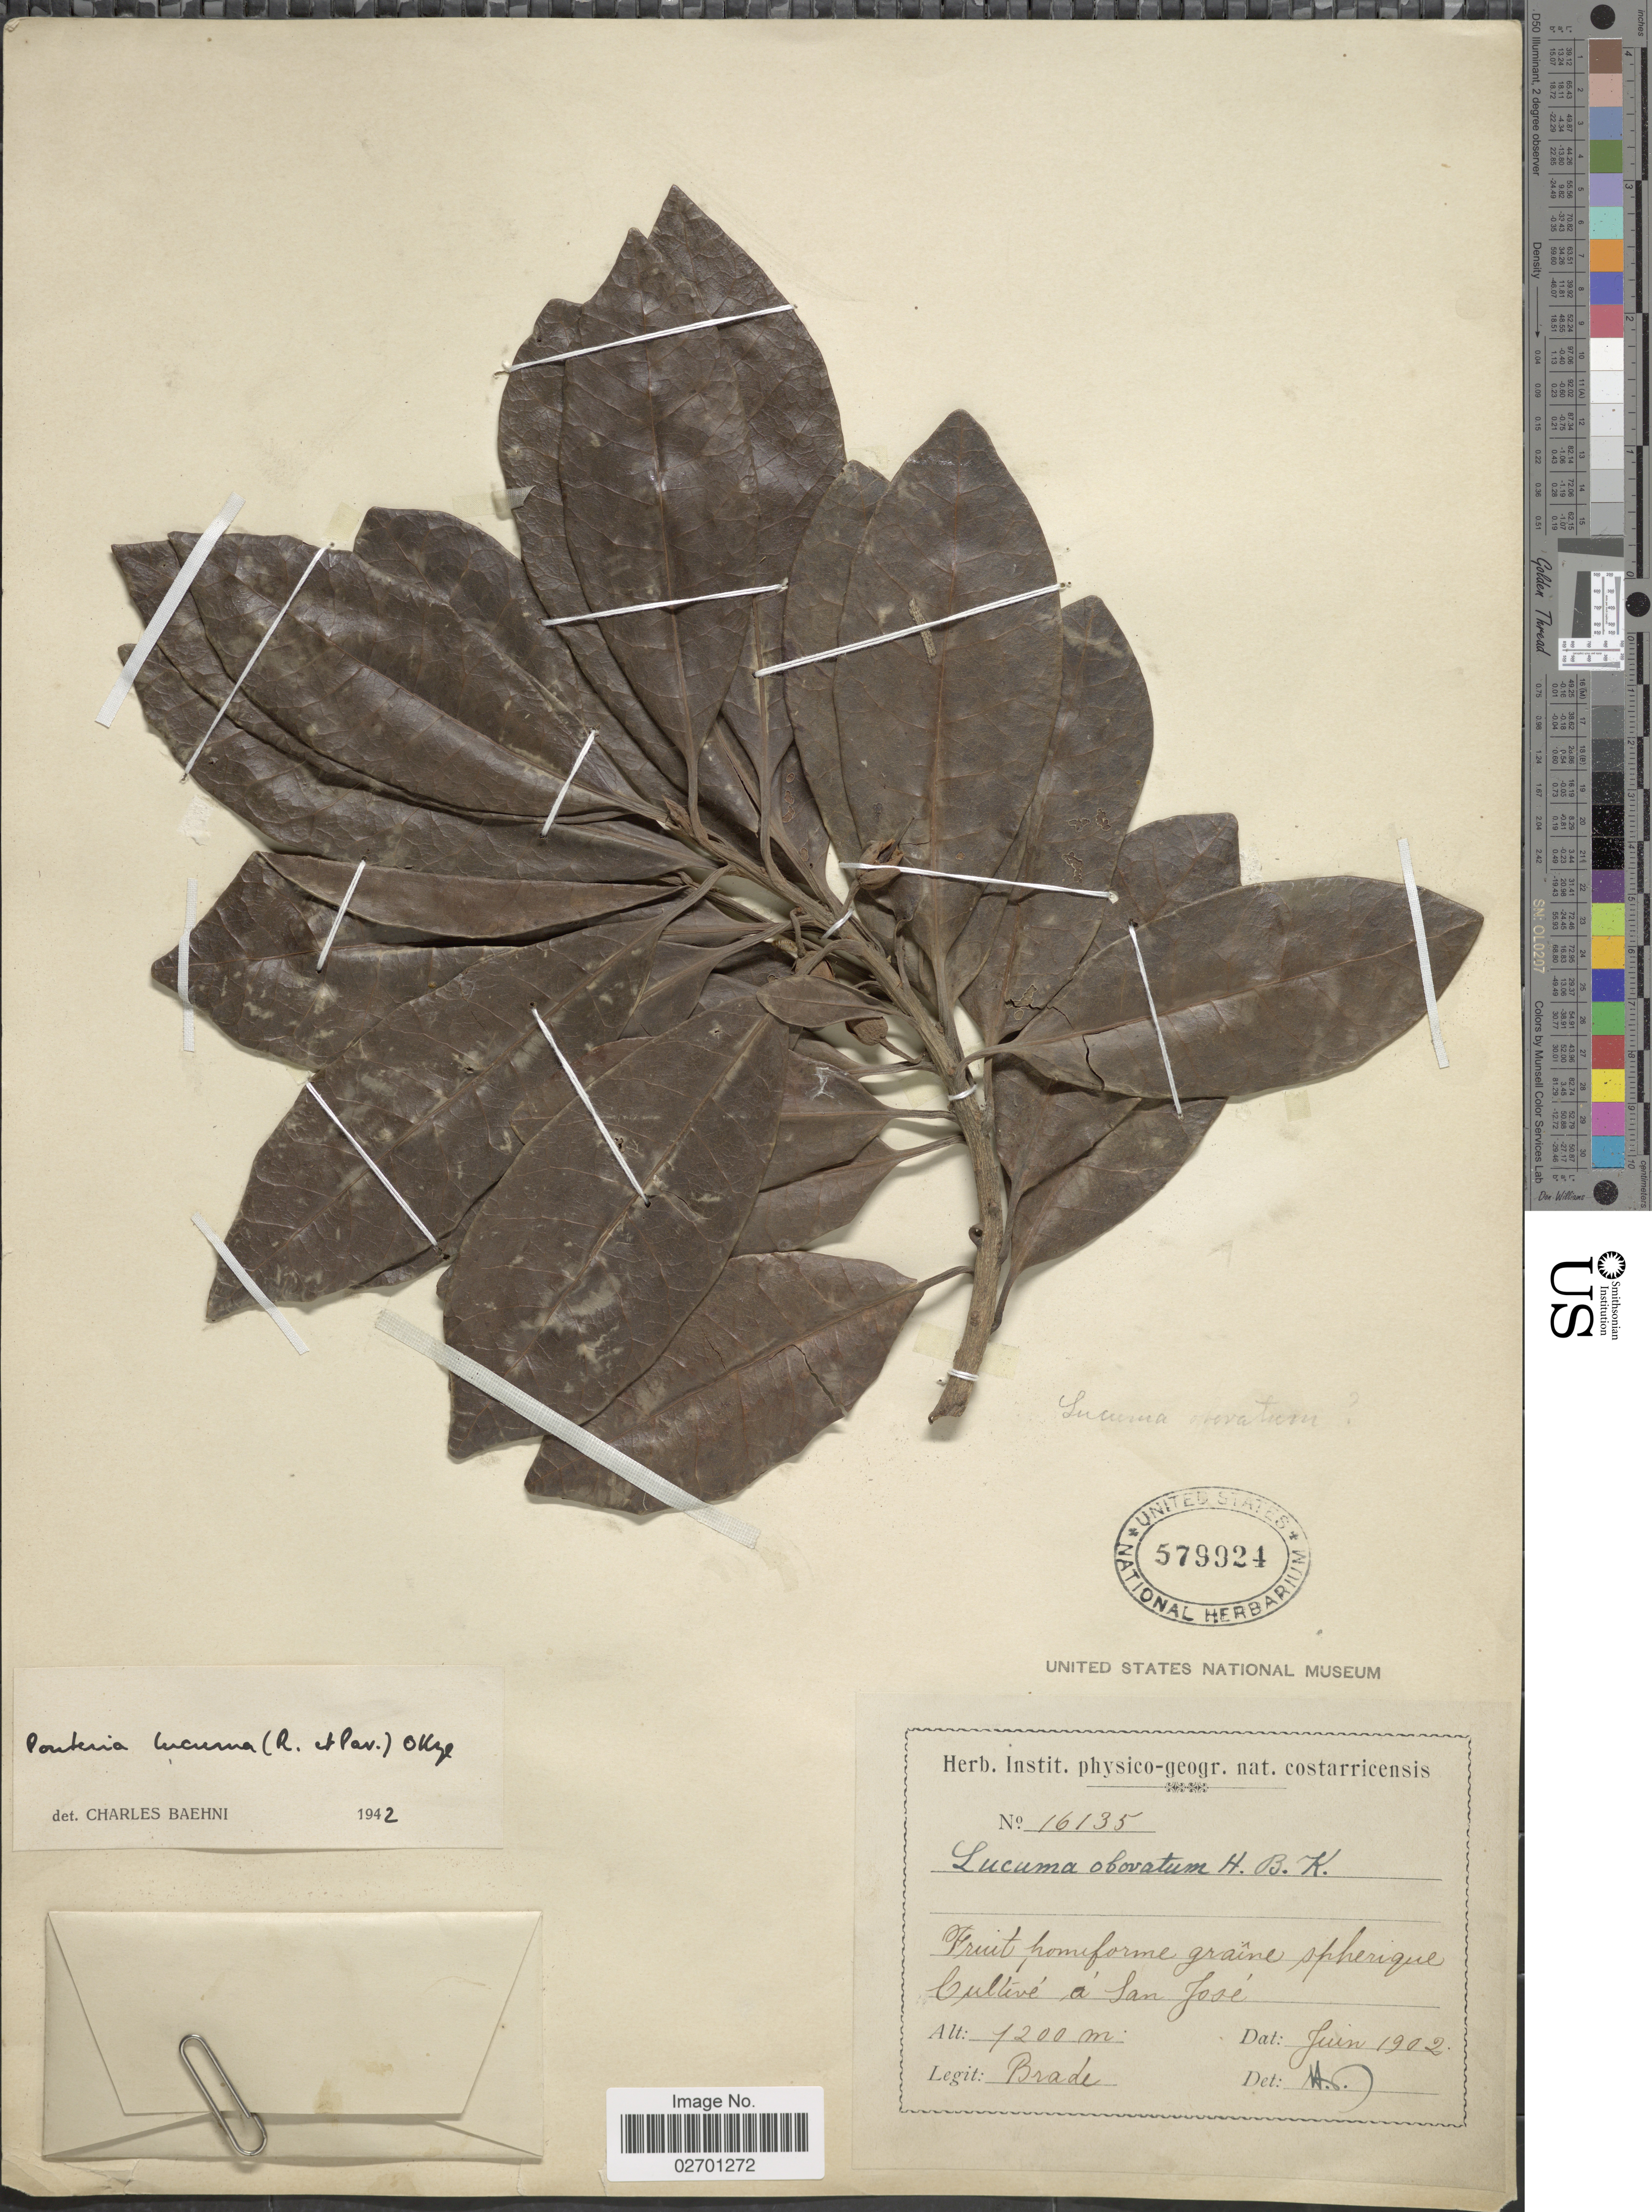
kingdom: Plantae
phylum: Tracheophyta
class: Magnoliopsida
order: Ericales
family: Sapotaceae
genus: Pouteria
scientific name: Pouteria lucuma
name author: (Ruiz & Pav.) Kuntze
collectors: -- Brade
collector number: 16135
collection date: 1902-06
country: Costa Rica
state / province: San José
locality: Cultive a San Jose.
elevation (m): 1200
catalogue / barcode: US 579924